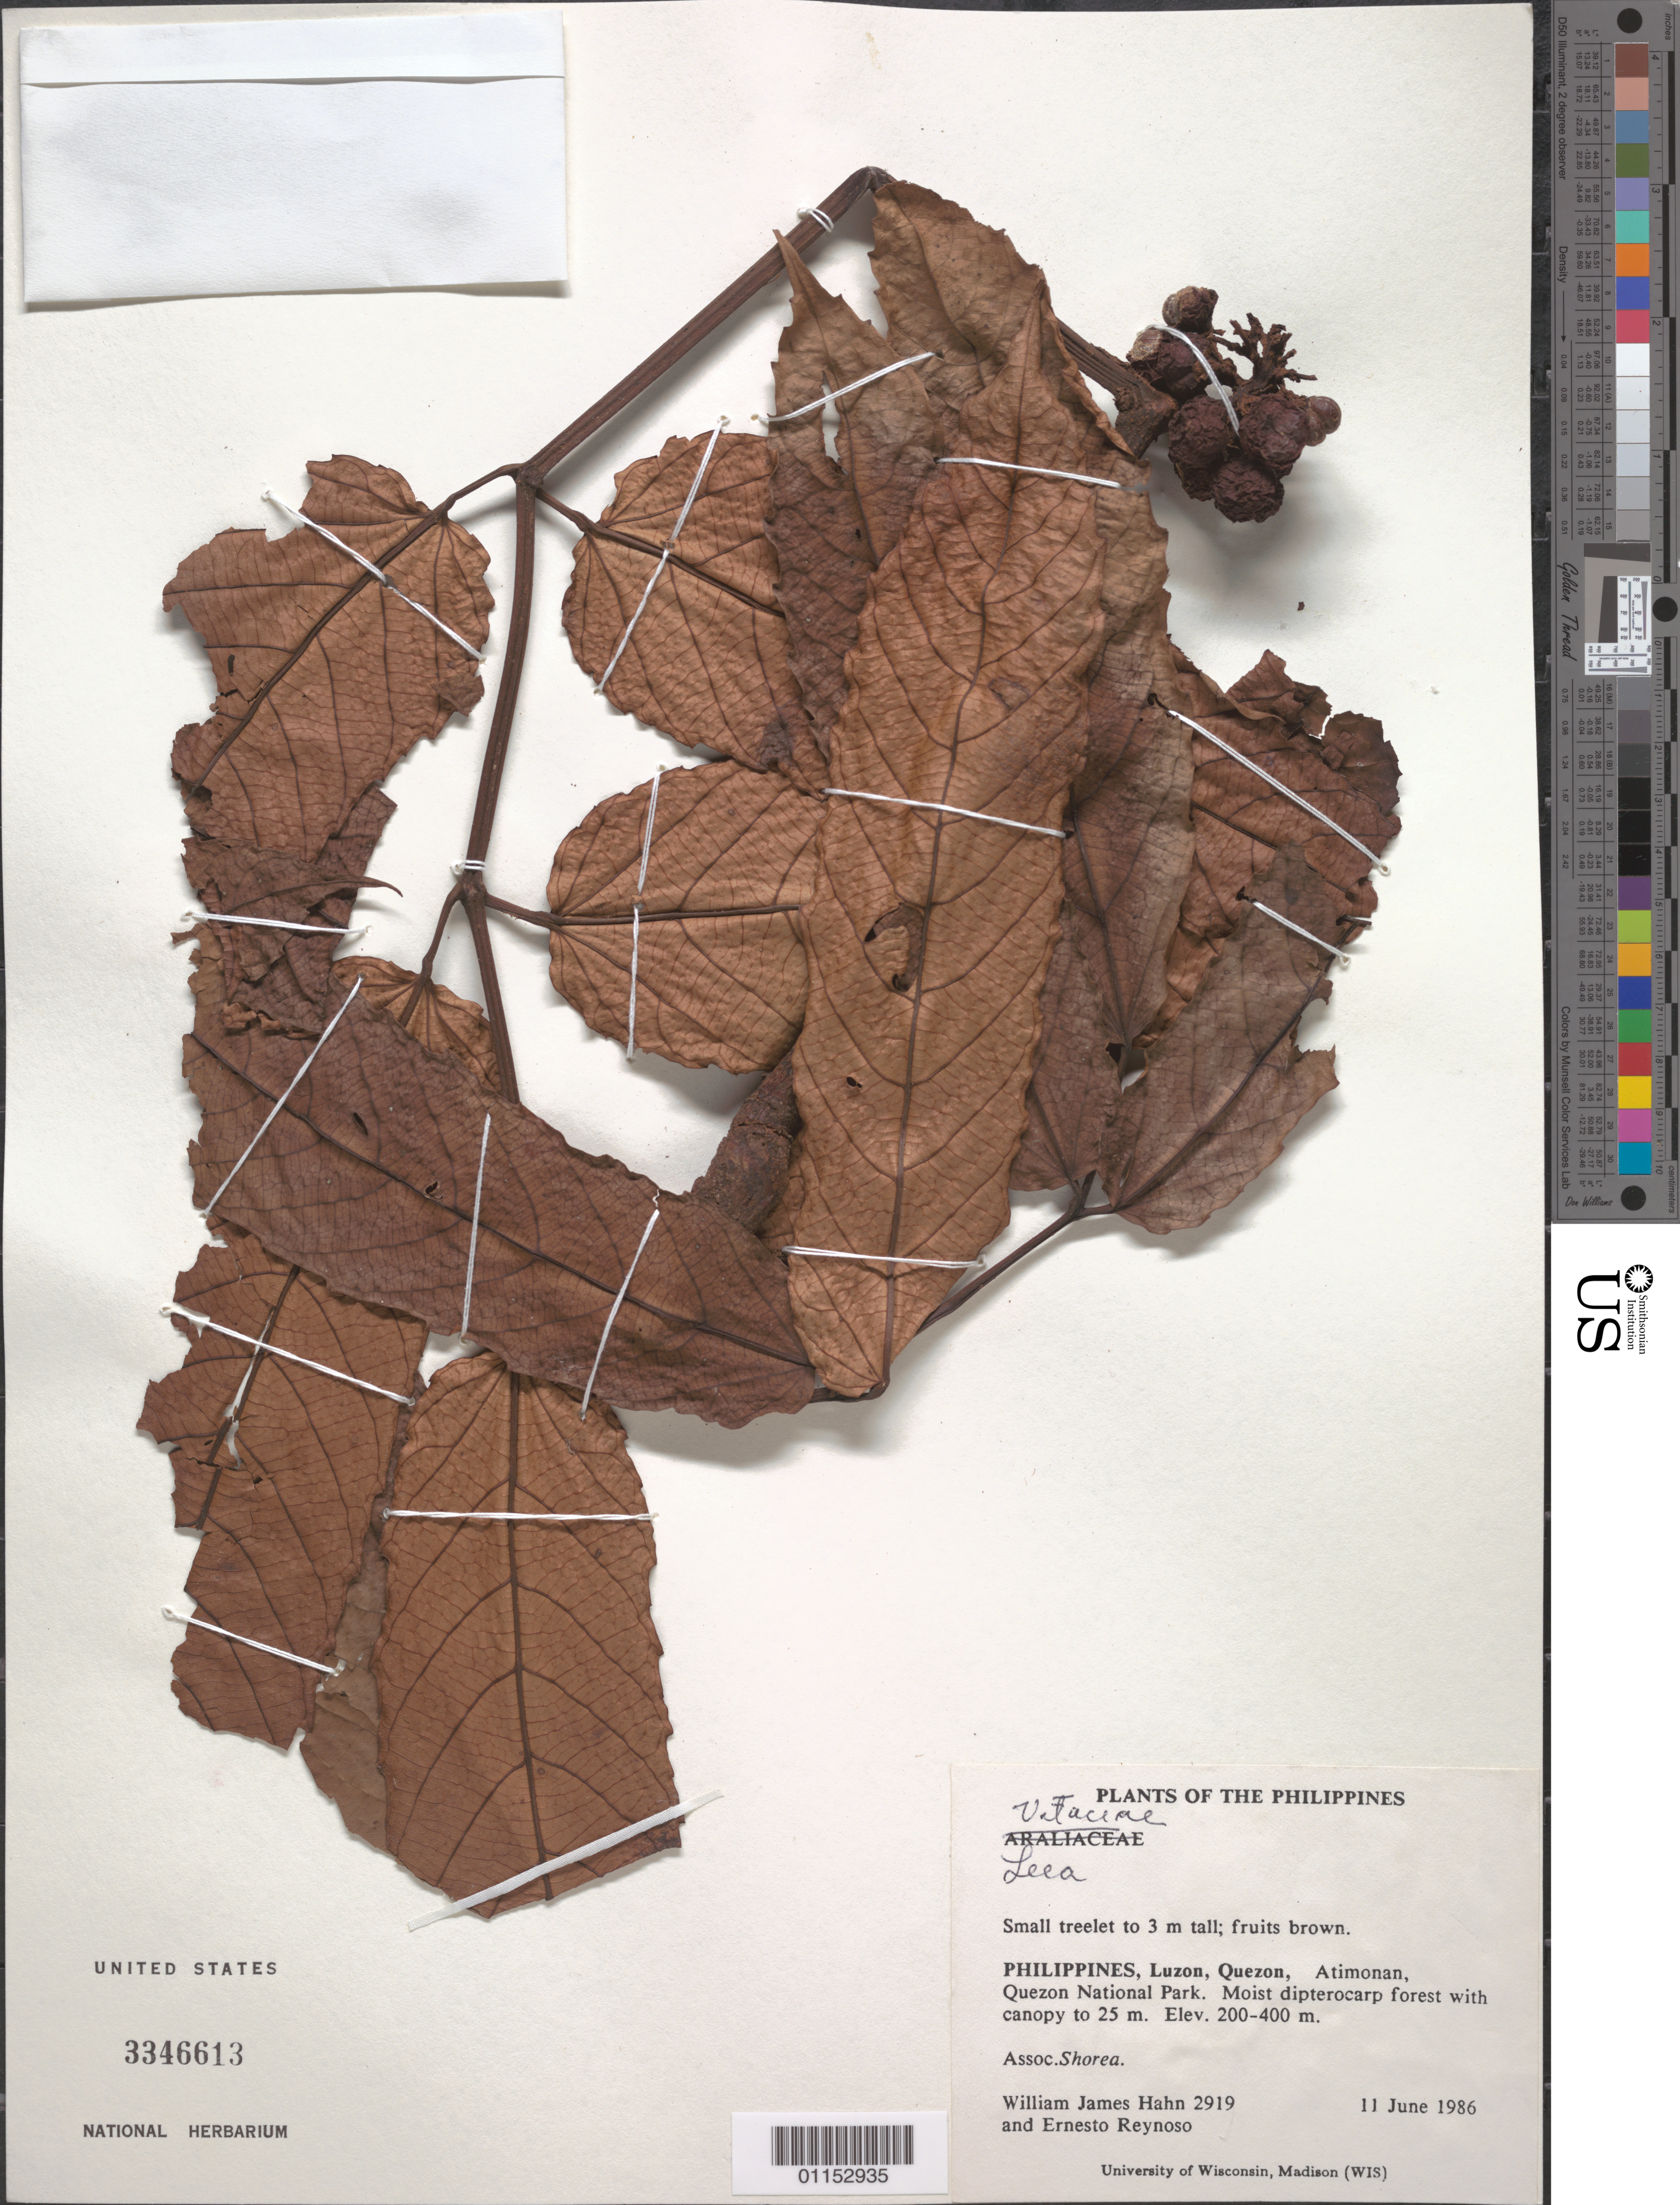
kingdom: Plantae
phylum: Tracheophyta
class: Magnoliopsida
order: Vitales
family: Vitaceae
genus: Leea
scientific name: Leea sp.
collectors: W. J. Hahn & E. Reynoso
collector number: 2919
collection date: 1986-06-11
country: Philippines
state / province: Calabarzon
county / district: Quezon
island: Luzon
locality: Luzon. Atimonan, Quezon National Park.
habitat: Moist dipterocarp forest. Small treelet.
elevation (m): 200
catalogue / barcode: US 3346613